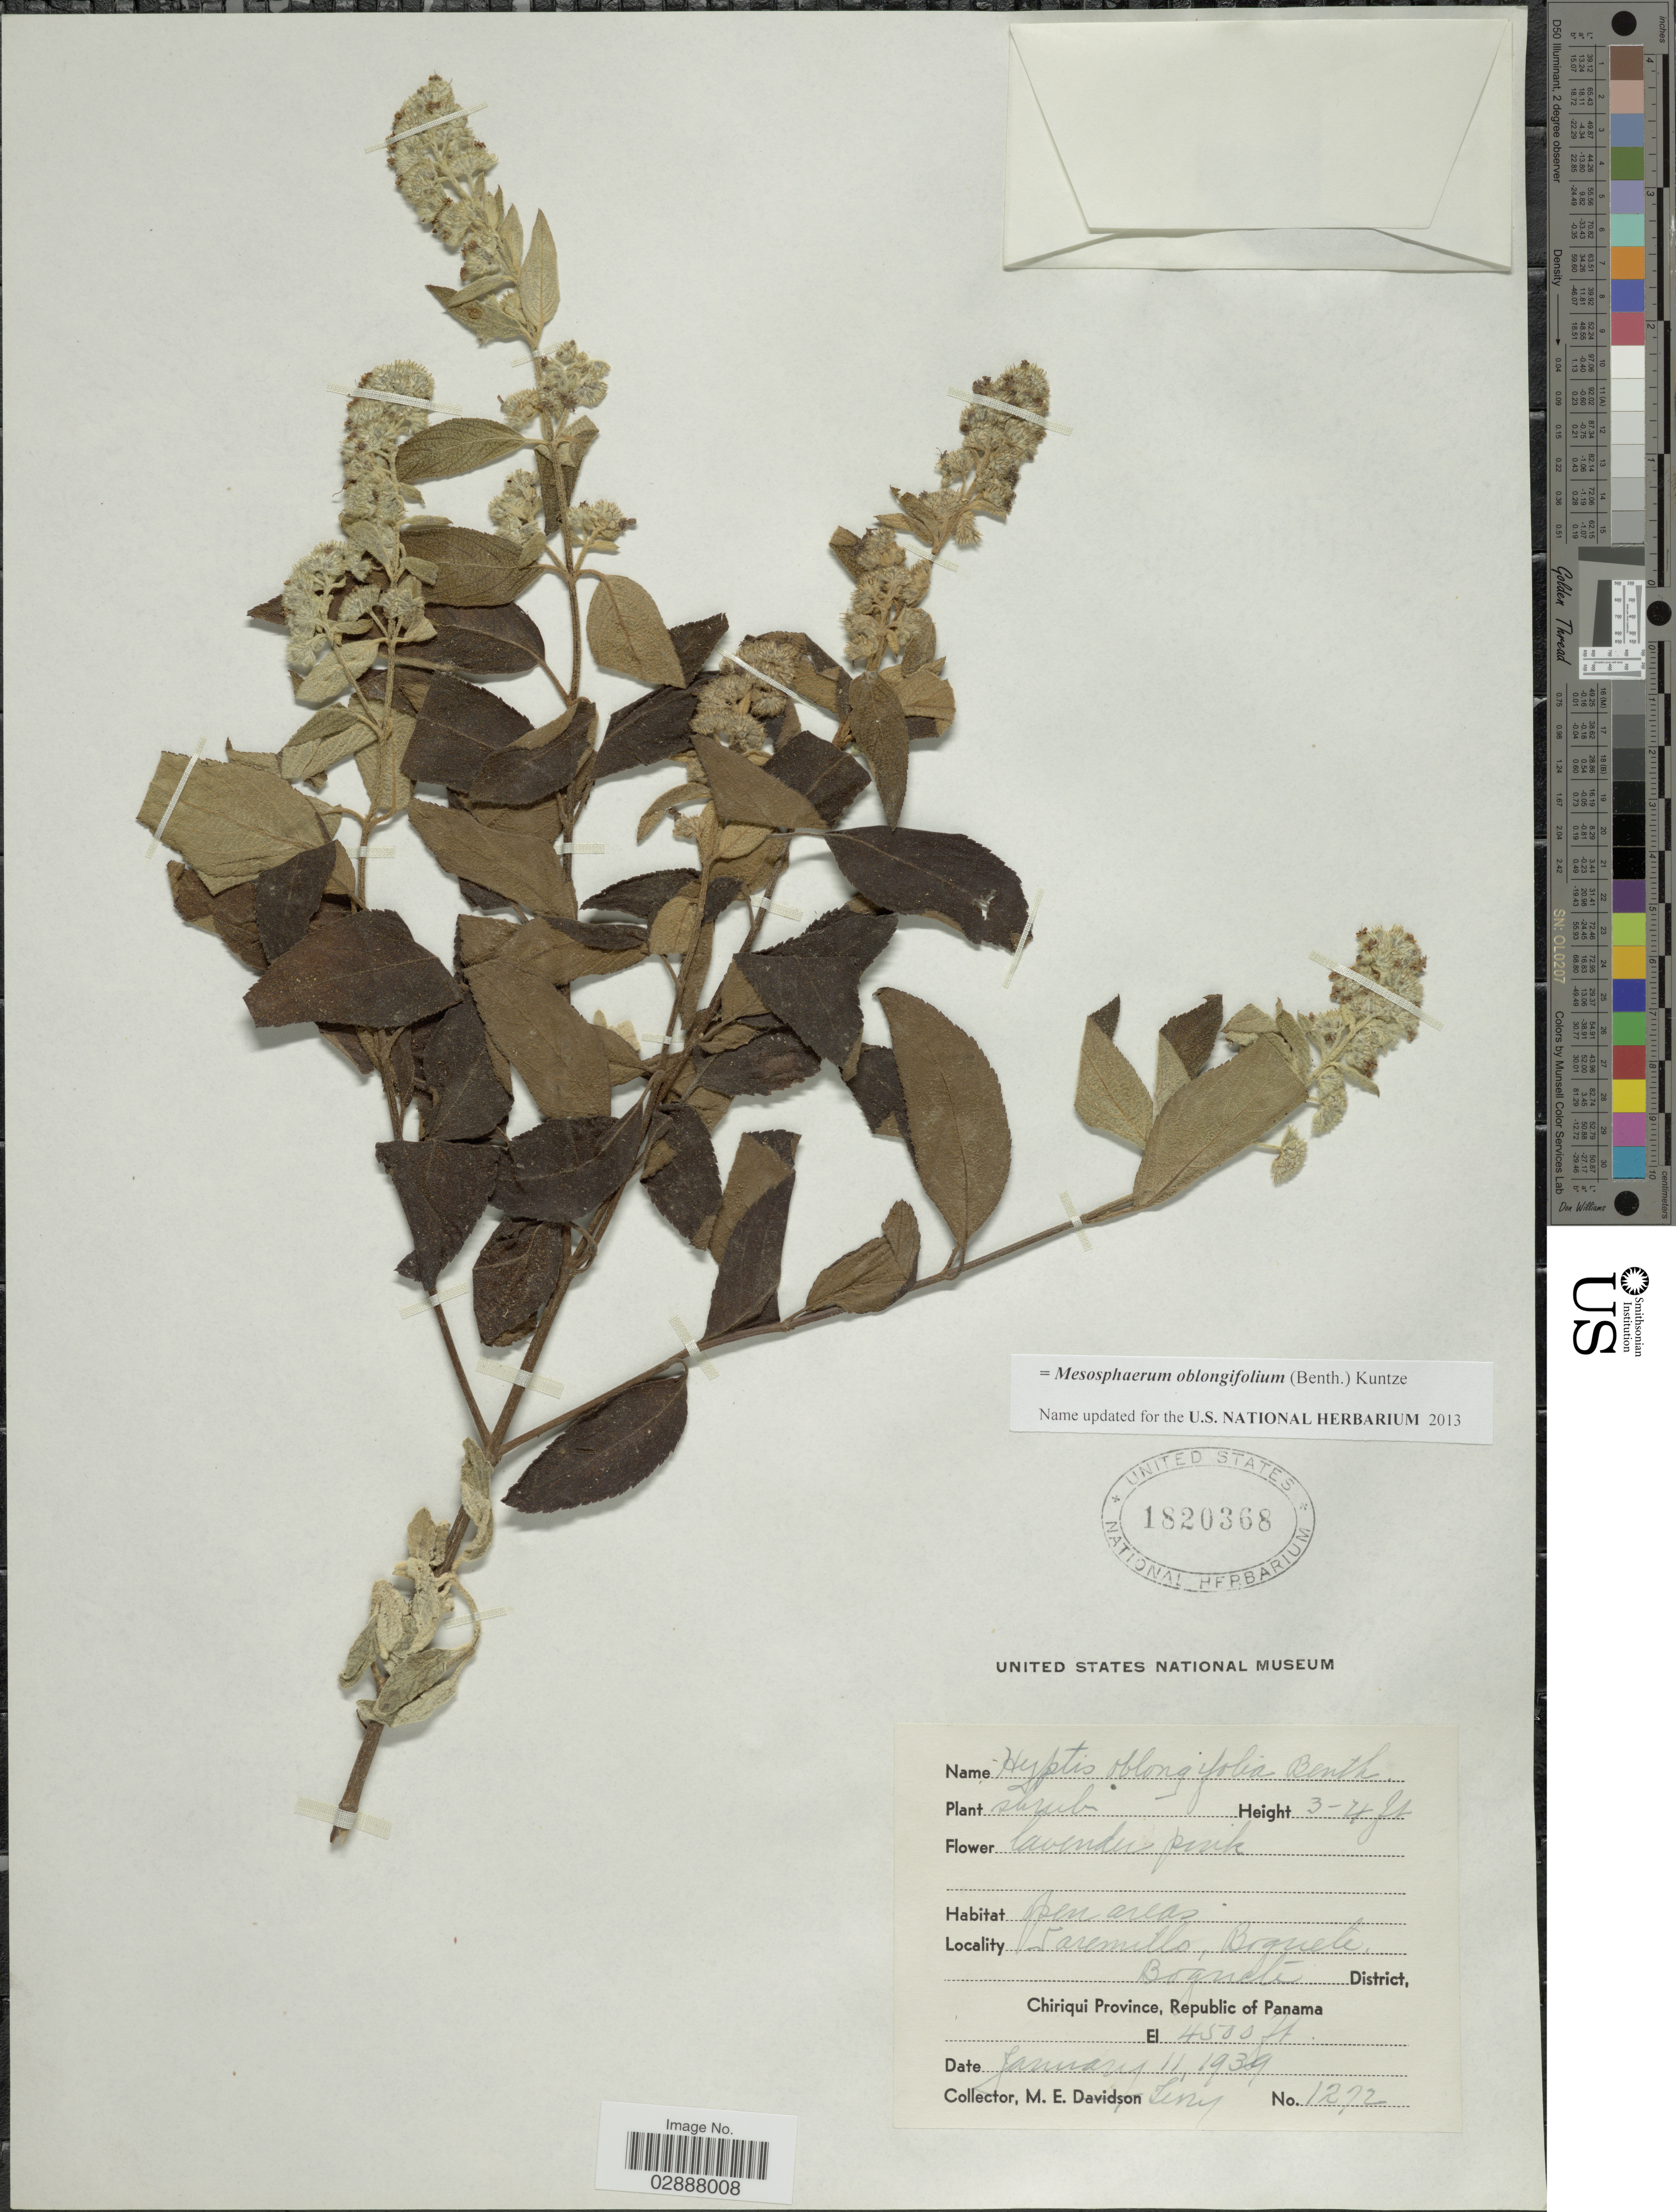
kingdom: Plantae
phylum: Tracheophyta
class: Magnoliopsida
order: Lamiales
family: Lamiaceae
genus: Mesosphaerum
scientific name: Mesosphaerum oblongifolium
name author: (Benth.) Kuntze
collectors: M. Terry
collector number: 1272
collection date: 1939-01-11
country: Panama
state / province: Chiriqui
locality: Saramillo Brguete, Bogneti District. Republic of Panama.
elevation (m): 1372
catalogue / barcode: US 1820368